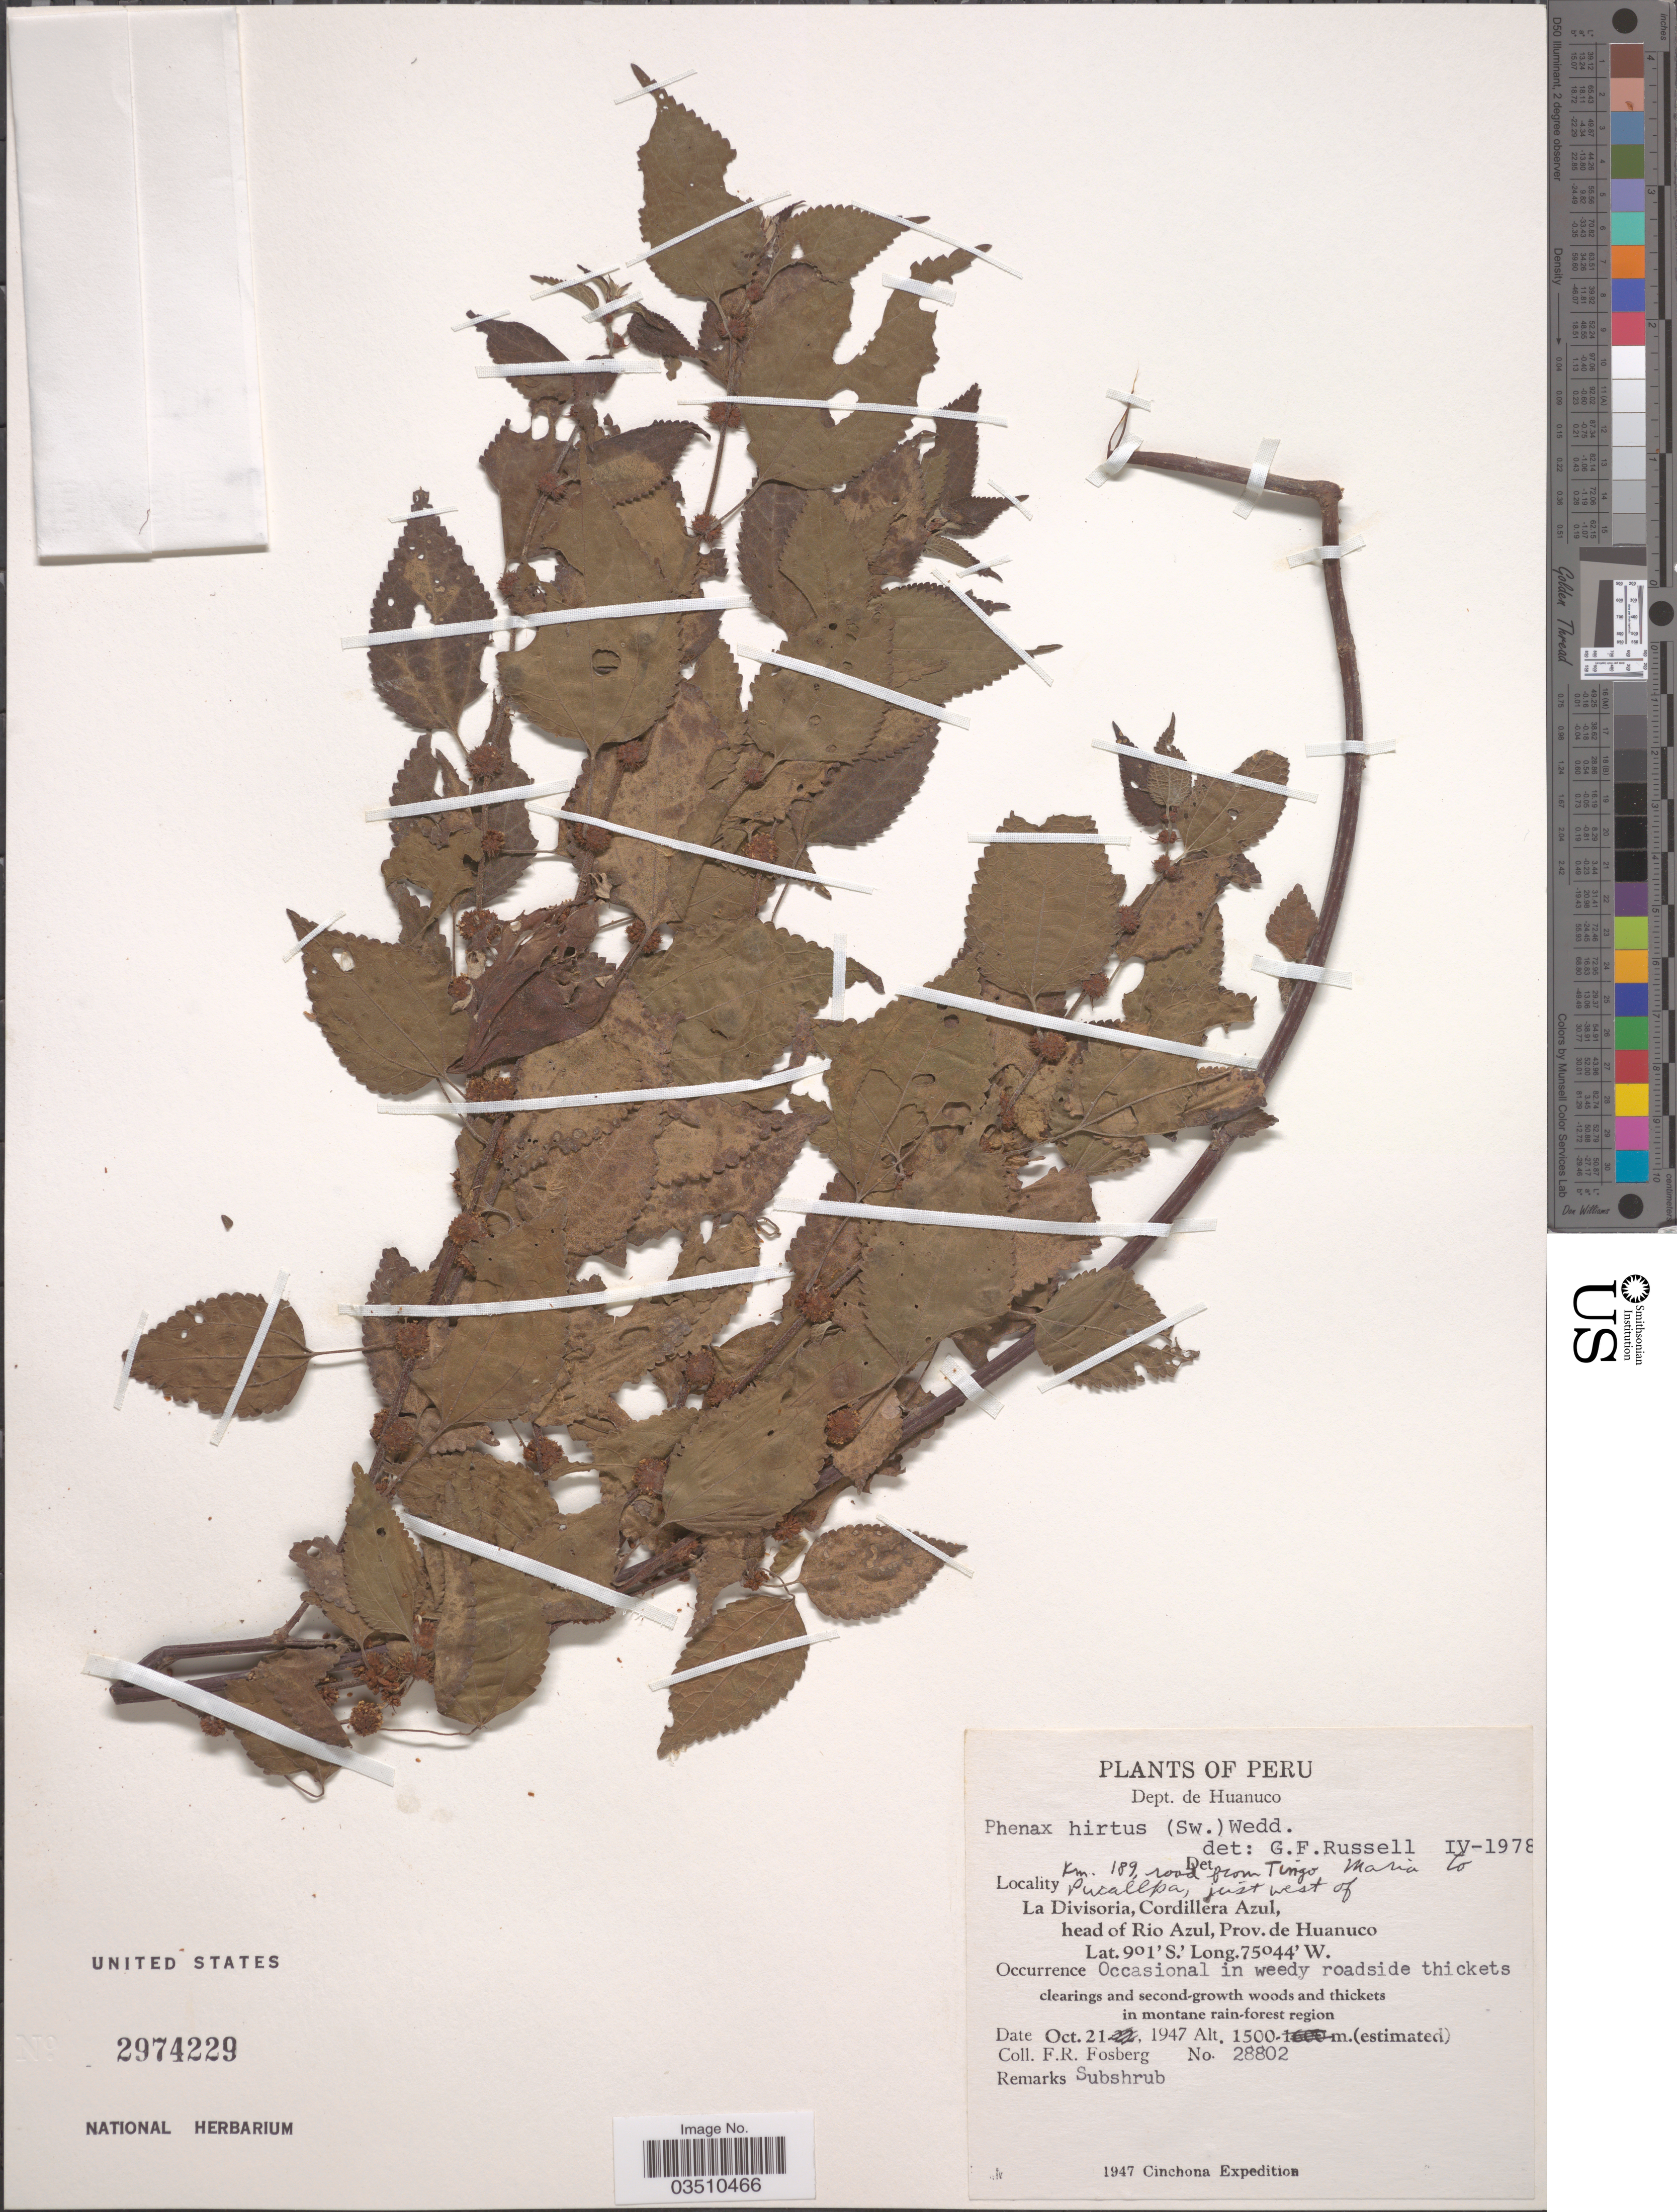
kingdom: Plantae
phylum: Tracheophyta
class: Magnoliopsida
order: Rosales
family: Urticaceae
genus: Phenax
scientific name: Phenax hirtus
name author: (Sw.) Wedd.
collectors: F. R. Fosberg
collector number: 28802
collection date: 1947-10-21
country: Peru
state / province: Huánuco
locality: Dept. de Huanuco. Km. 189, road from Tingo Maria to Pucallpa, just west of La Divisoria, Cordillera Azul, head of Rio Azul.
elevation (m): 1500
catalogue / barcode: US 2974229